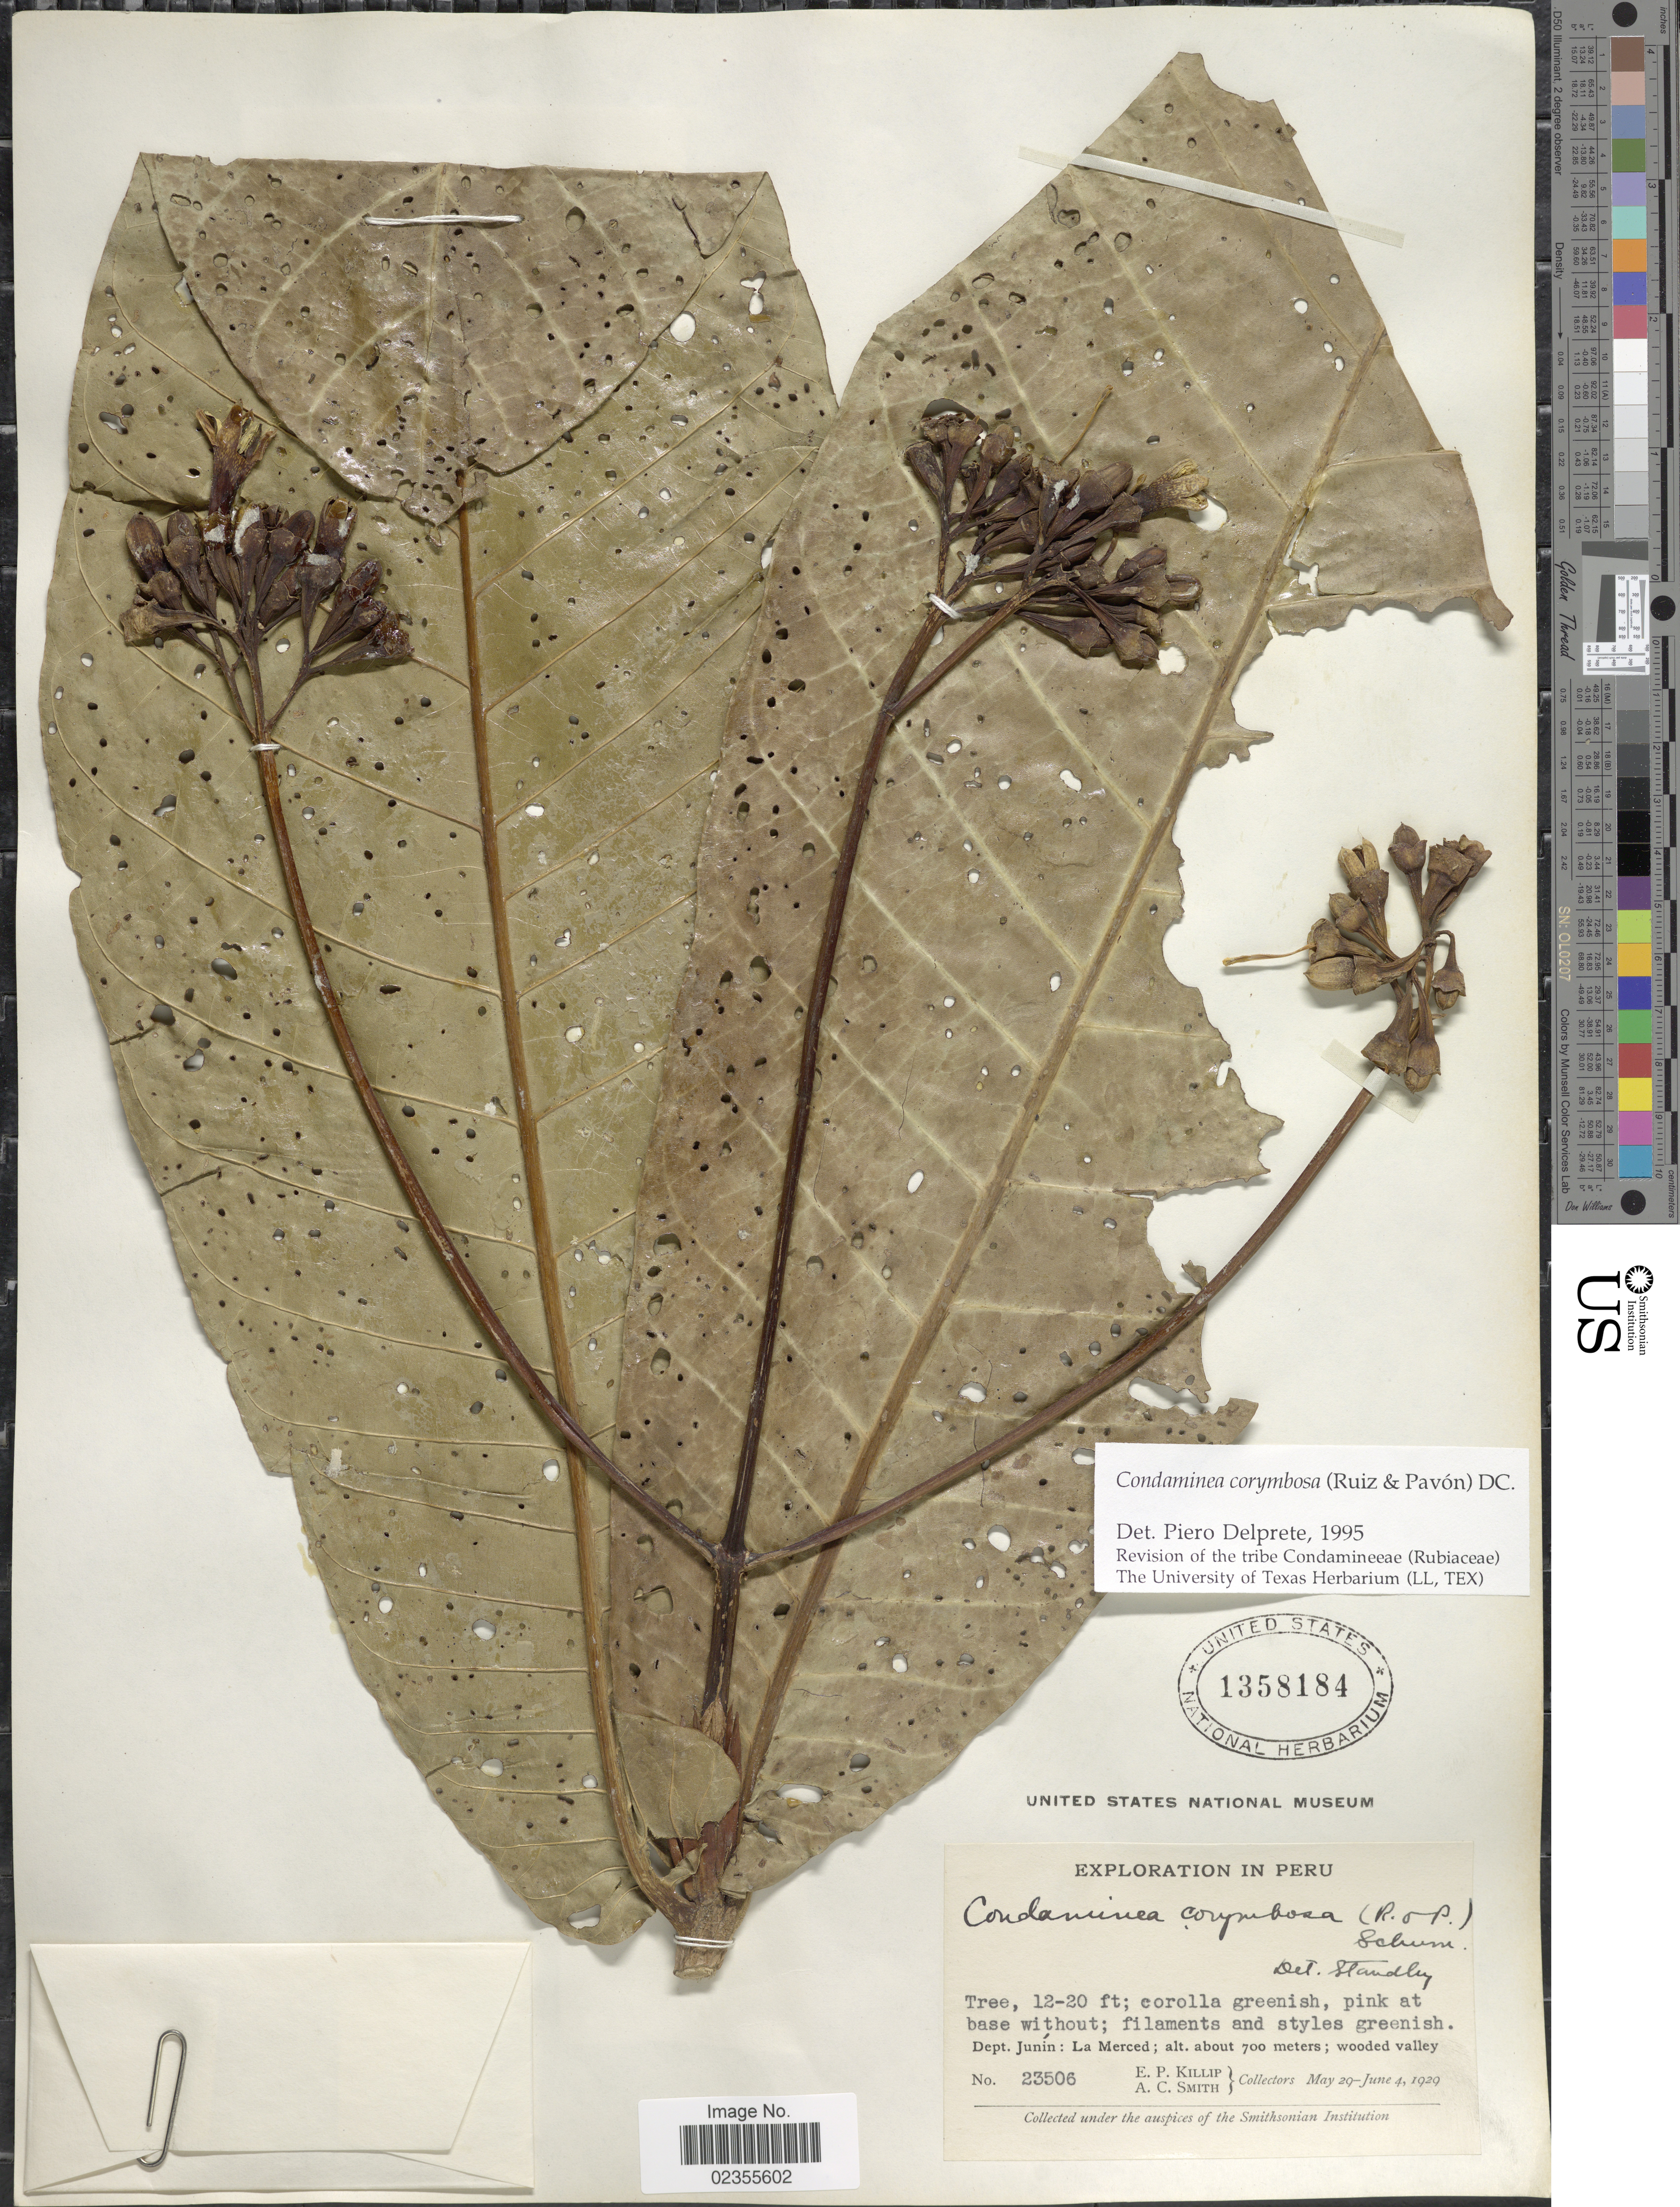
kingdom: Plantae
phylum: Tracheophyta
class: Magnoliopsida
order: Gentianales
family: Rubiaceae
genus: Condaminea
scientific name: Condaminea corymbosa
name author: (Ruiz & Pav.) DC.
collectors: E. P. Killip & A. C. Smith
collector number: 23506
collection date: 1929-05-29/1929-06-04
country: Peru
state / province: Junín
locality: La Merced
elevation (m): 700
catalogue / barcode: US 1358184